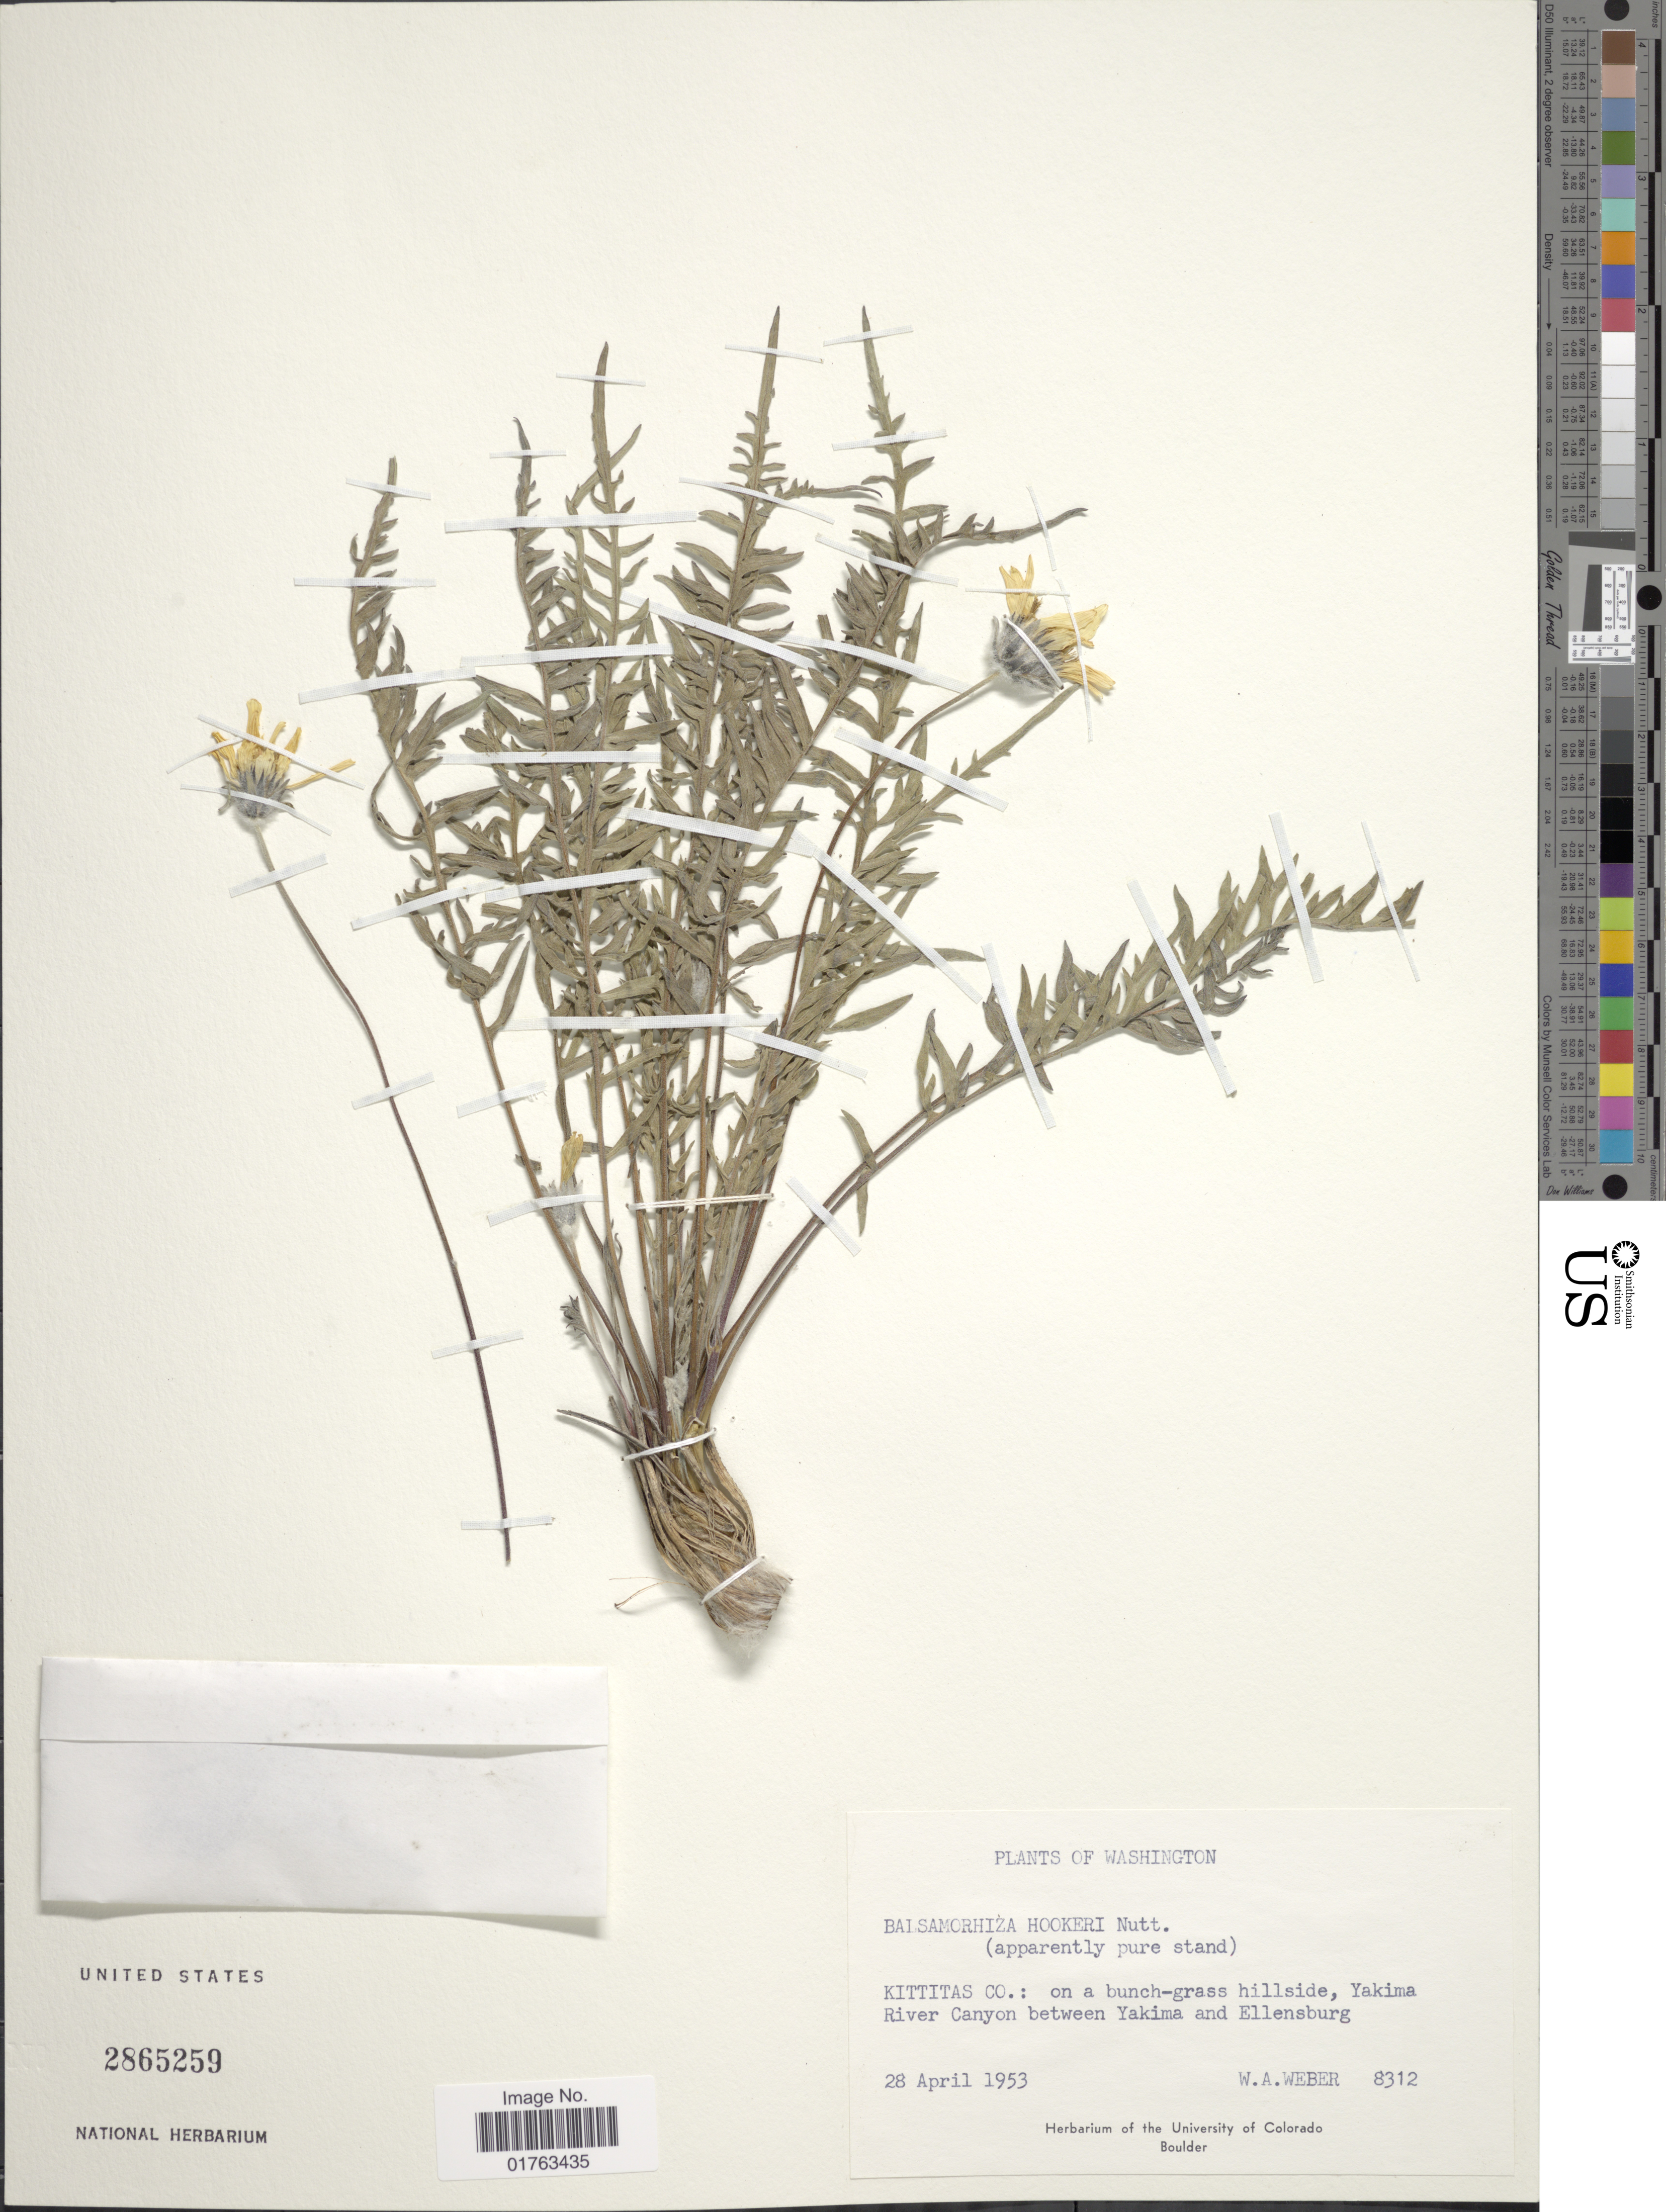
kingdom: Plantae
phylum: Tracheophyta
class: Magnoliopsida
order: Asterales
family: Asteraceae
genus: Balsamorhiza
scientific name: Balsamorhiza hookeri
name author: Nutt.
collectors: W. A. Weber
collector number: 8312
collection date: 1953-04-28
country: United States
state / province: Washington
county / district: Kittitas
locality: Kittitas Co.: on a bunch-grass hillside, Yakima River Canyon between Yakima and Ellensburg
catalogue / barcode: US 2865259